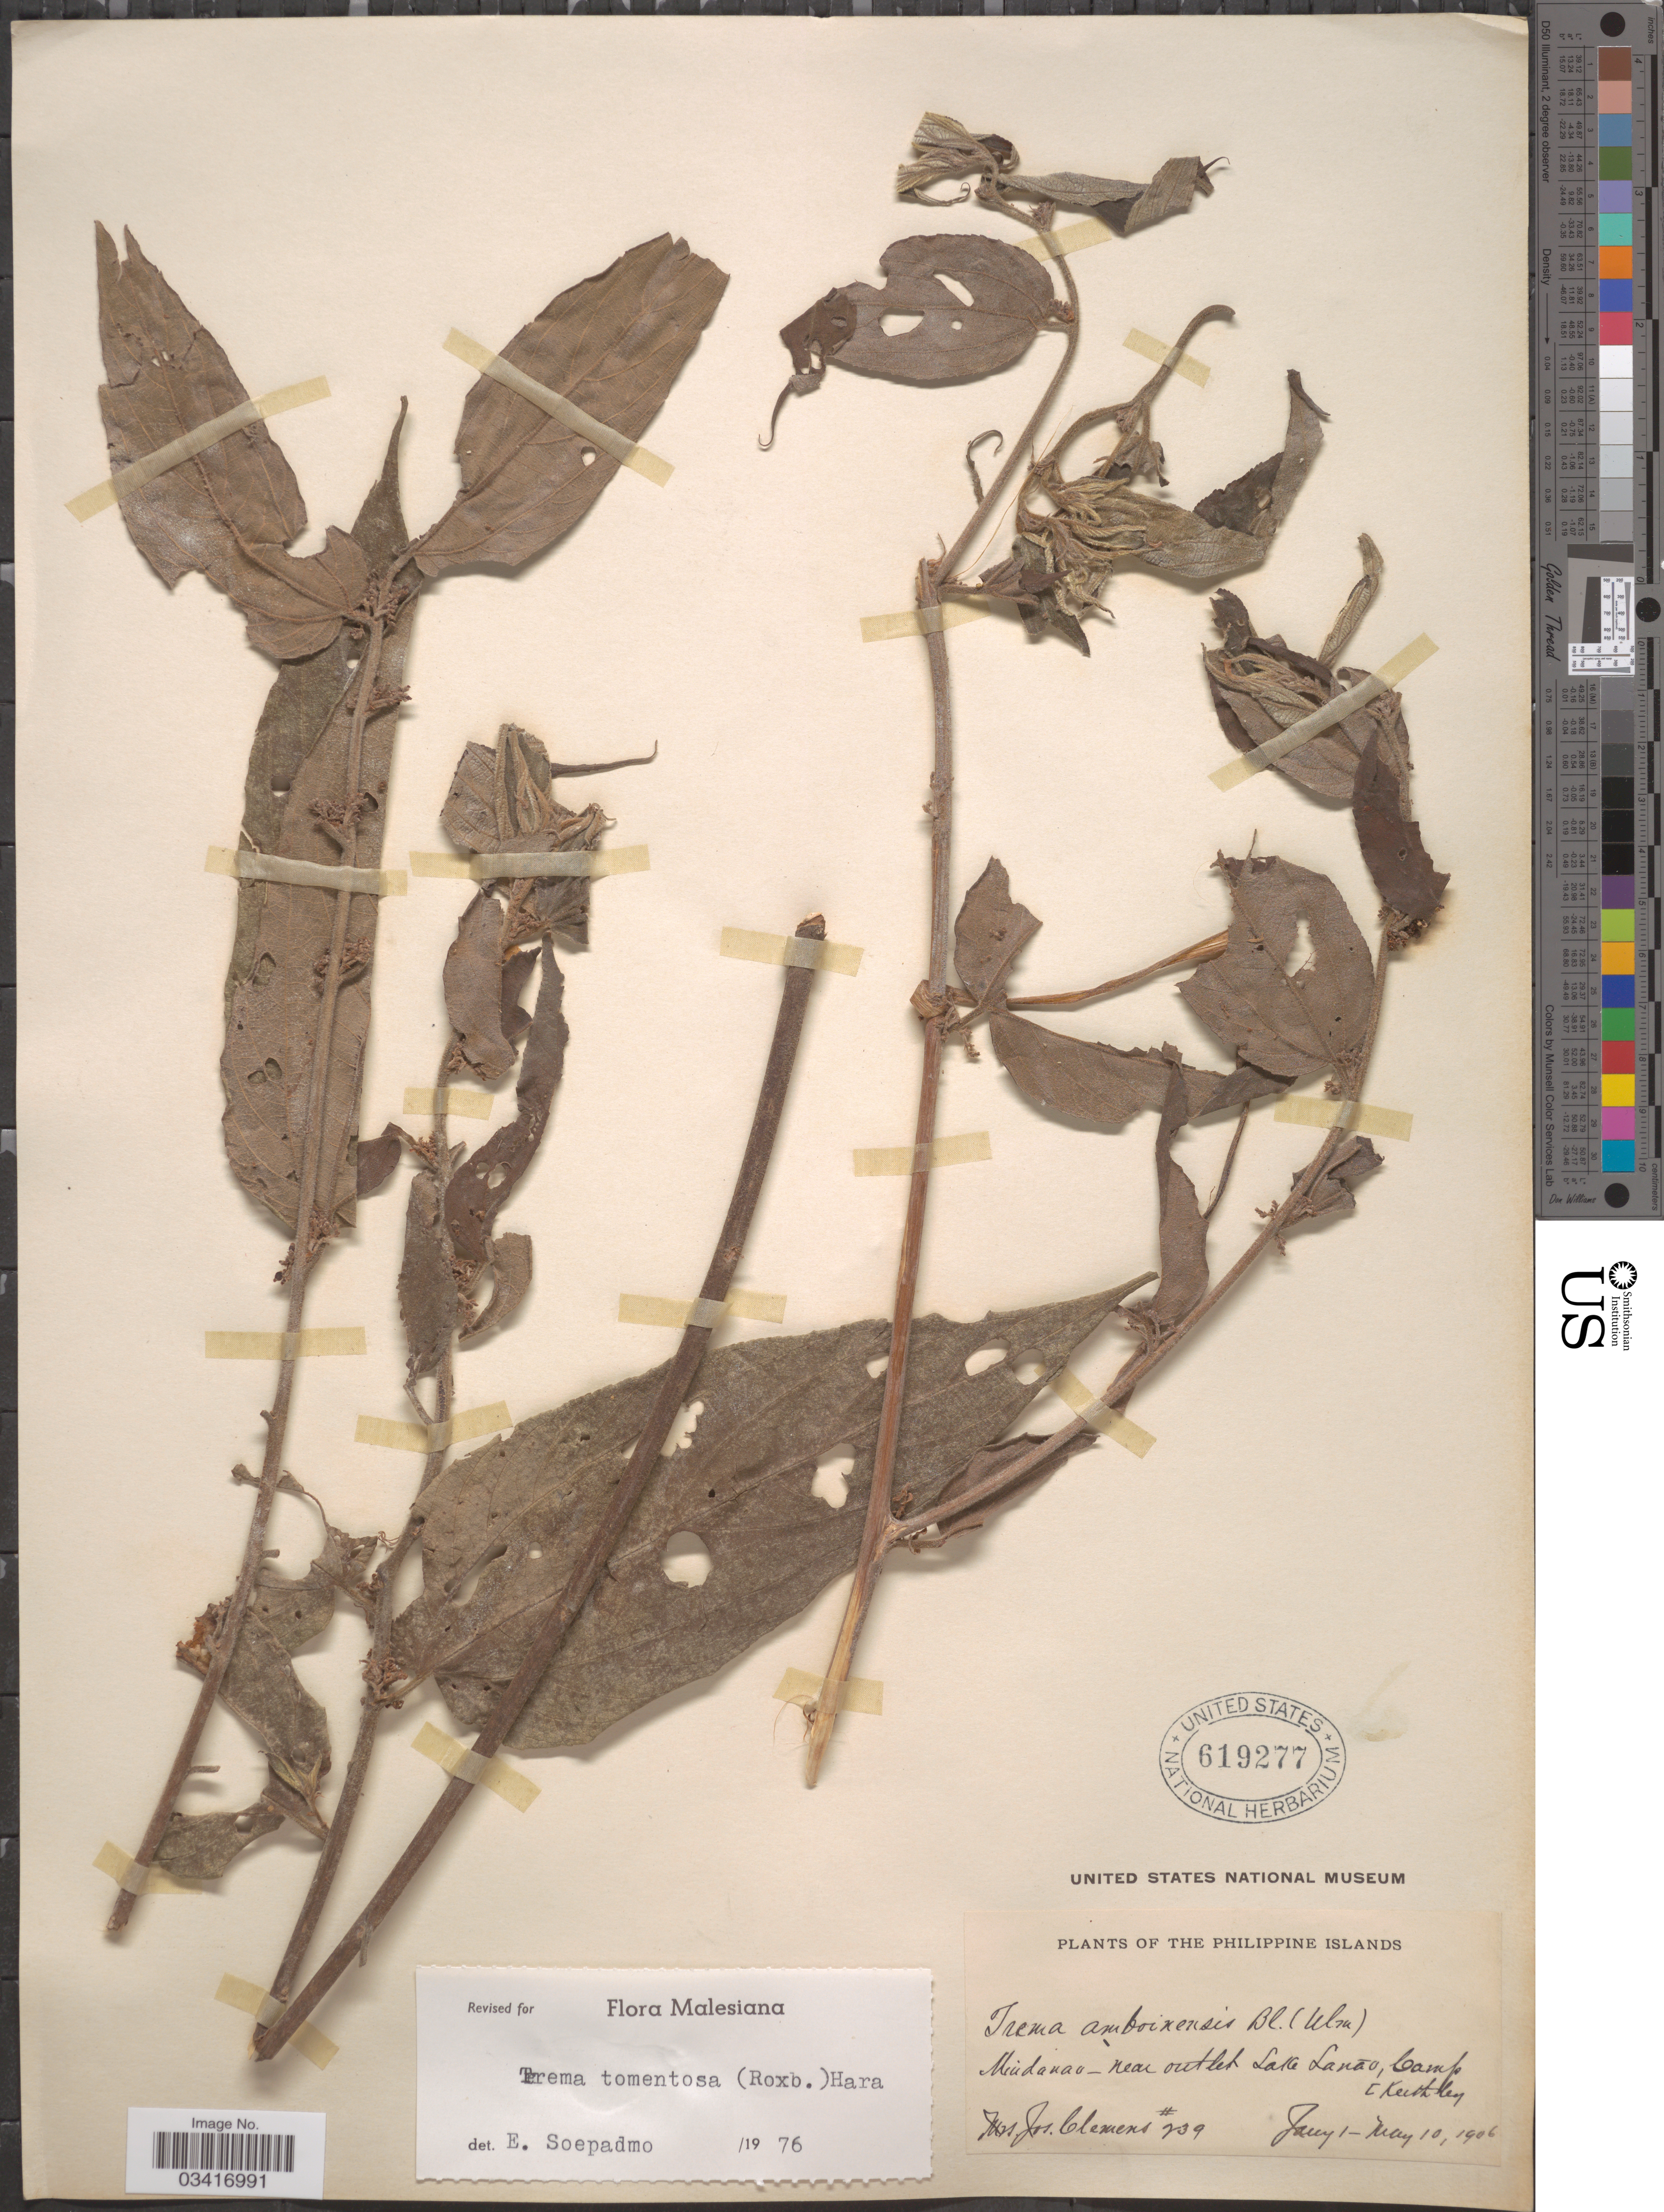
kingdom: Plantae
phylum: Tracheophyta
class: Magnoliopsida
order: Rosales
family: Cannabaceae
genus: Trema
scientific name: Trema tomentosum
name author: (Roxb.) Y. Hara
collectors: J. Clemens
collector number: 239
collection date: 1906-01-01/1906-05-10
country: Philippines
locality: Mindanao-near outlet Lake Lanāo, Camp Keithley.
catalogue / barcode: US 619277